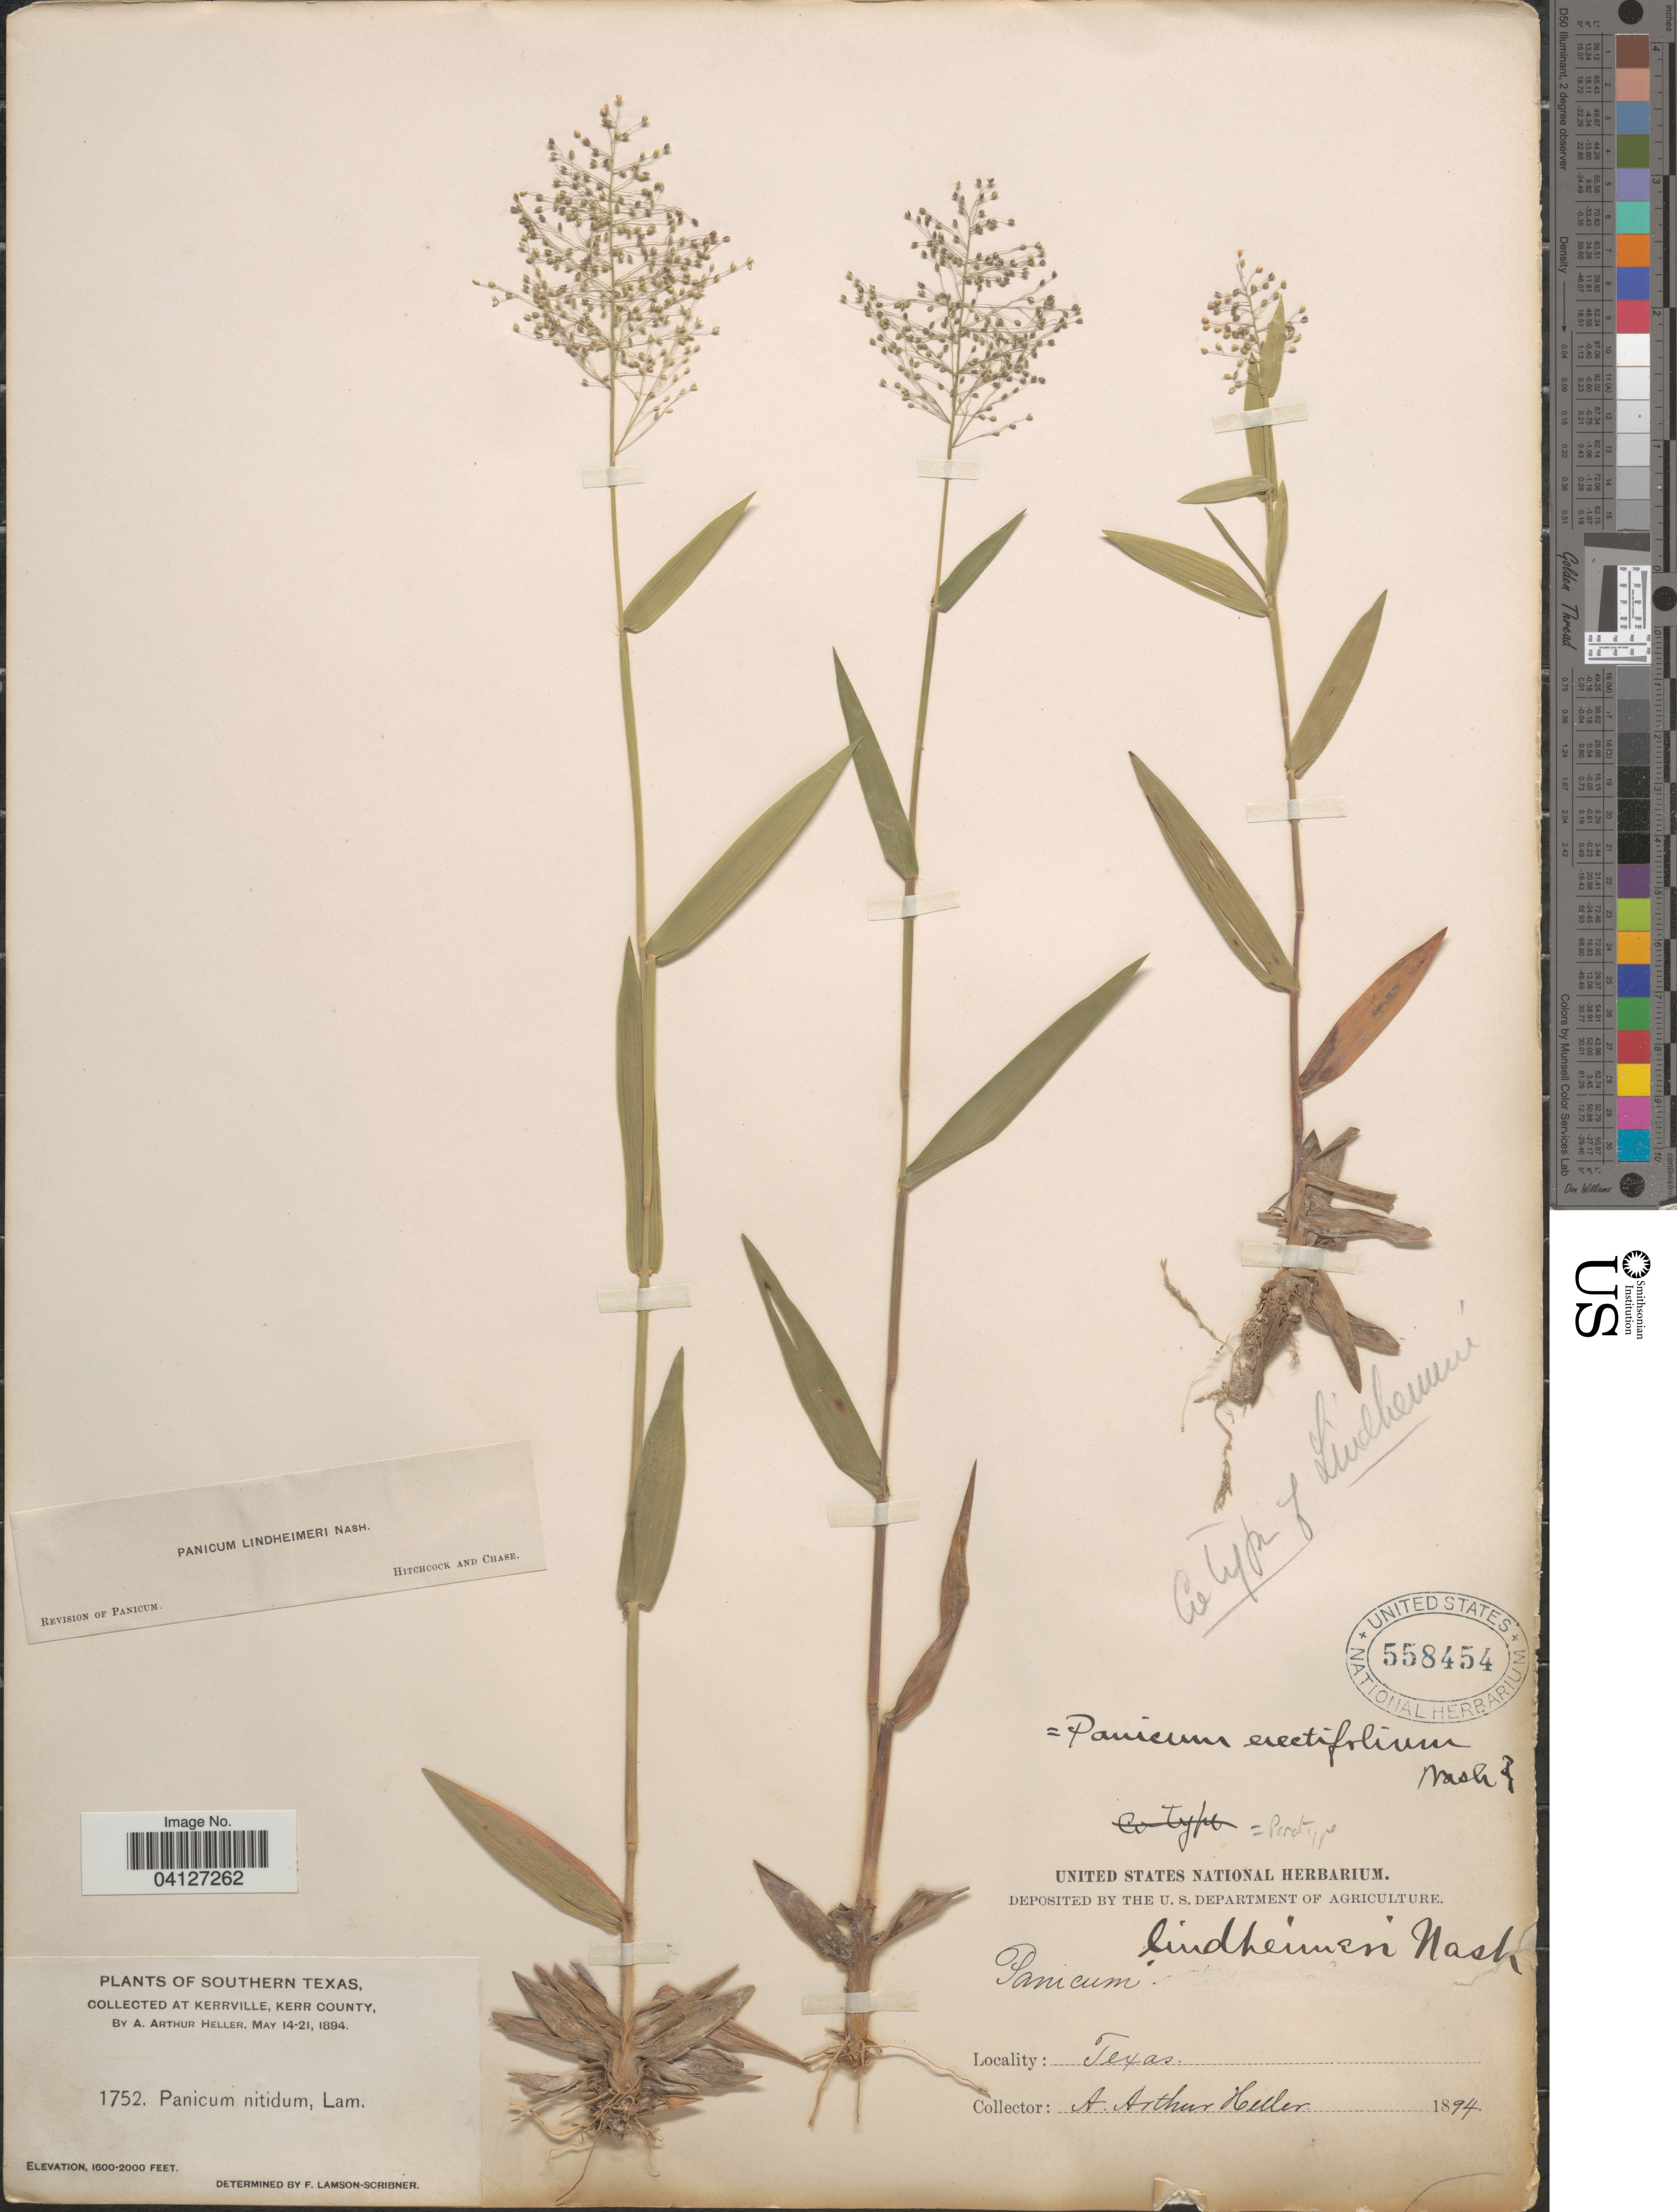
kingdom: Plantae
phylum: Tracheophyta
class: Liliopsida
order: Poales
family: Poaceae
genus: Panicum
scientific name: Panicum lindheimeri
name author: Nash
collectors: A. A. Heller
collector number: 1752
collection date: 1894-05-14/1894-05-21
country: United States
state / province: Texas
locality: Southern Texas. Kerrville, Kerr County.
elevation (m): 488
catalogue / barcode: US 558454